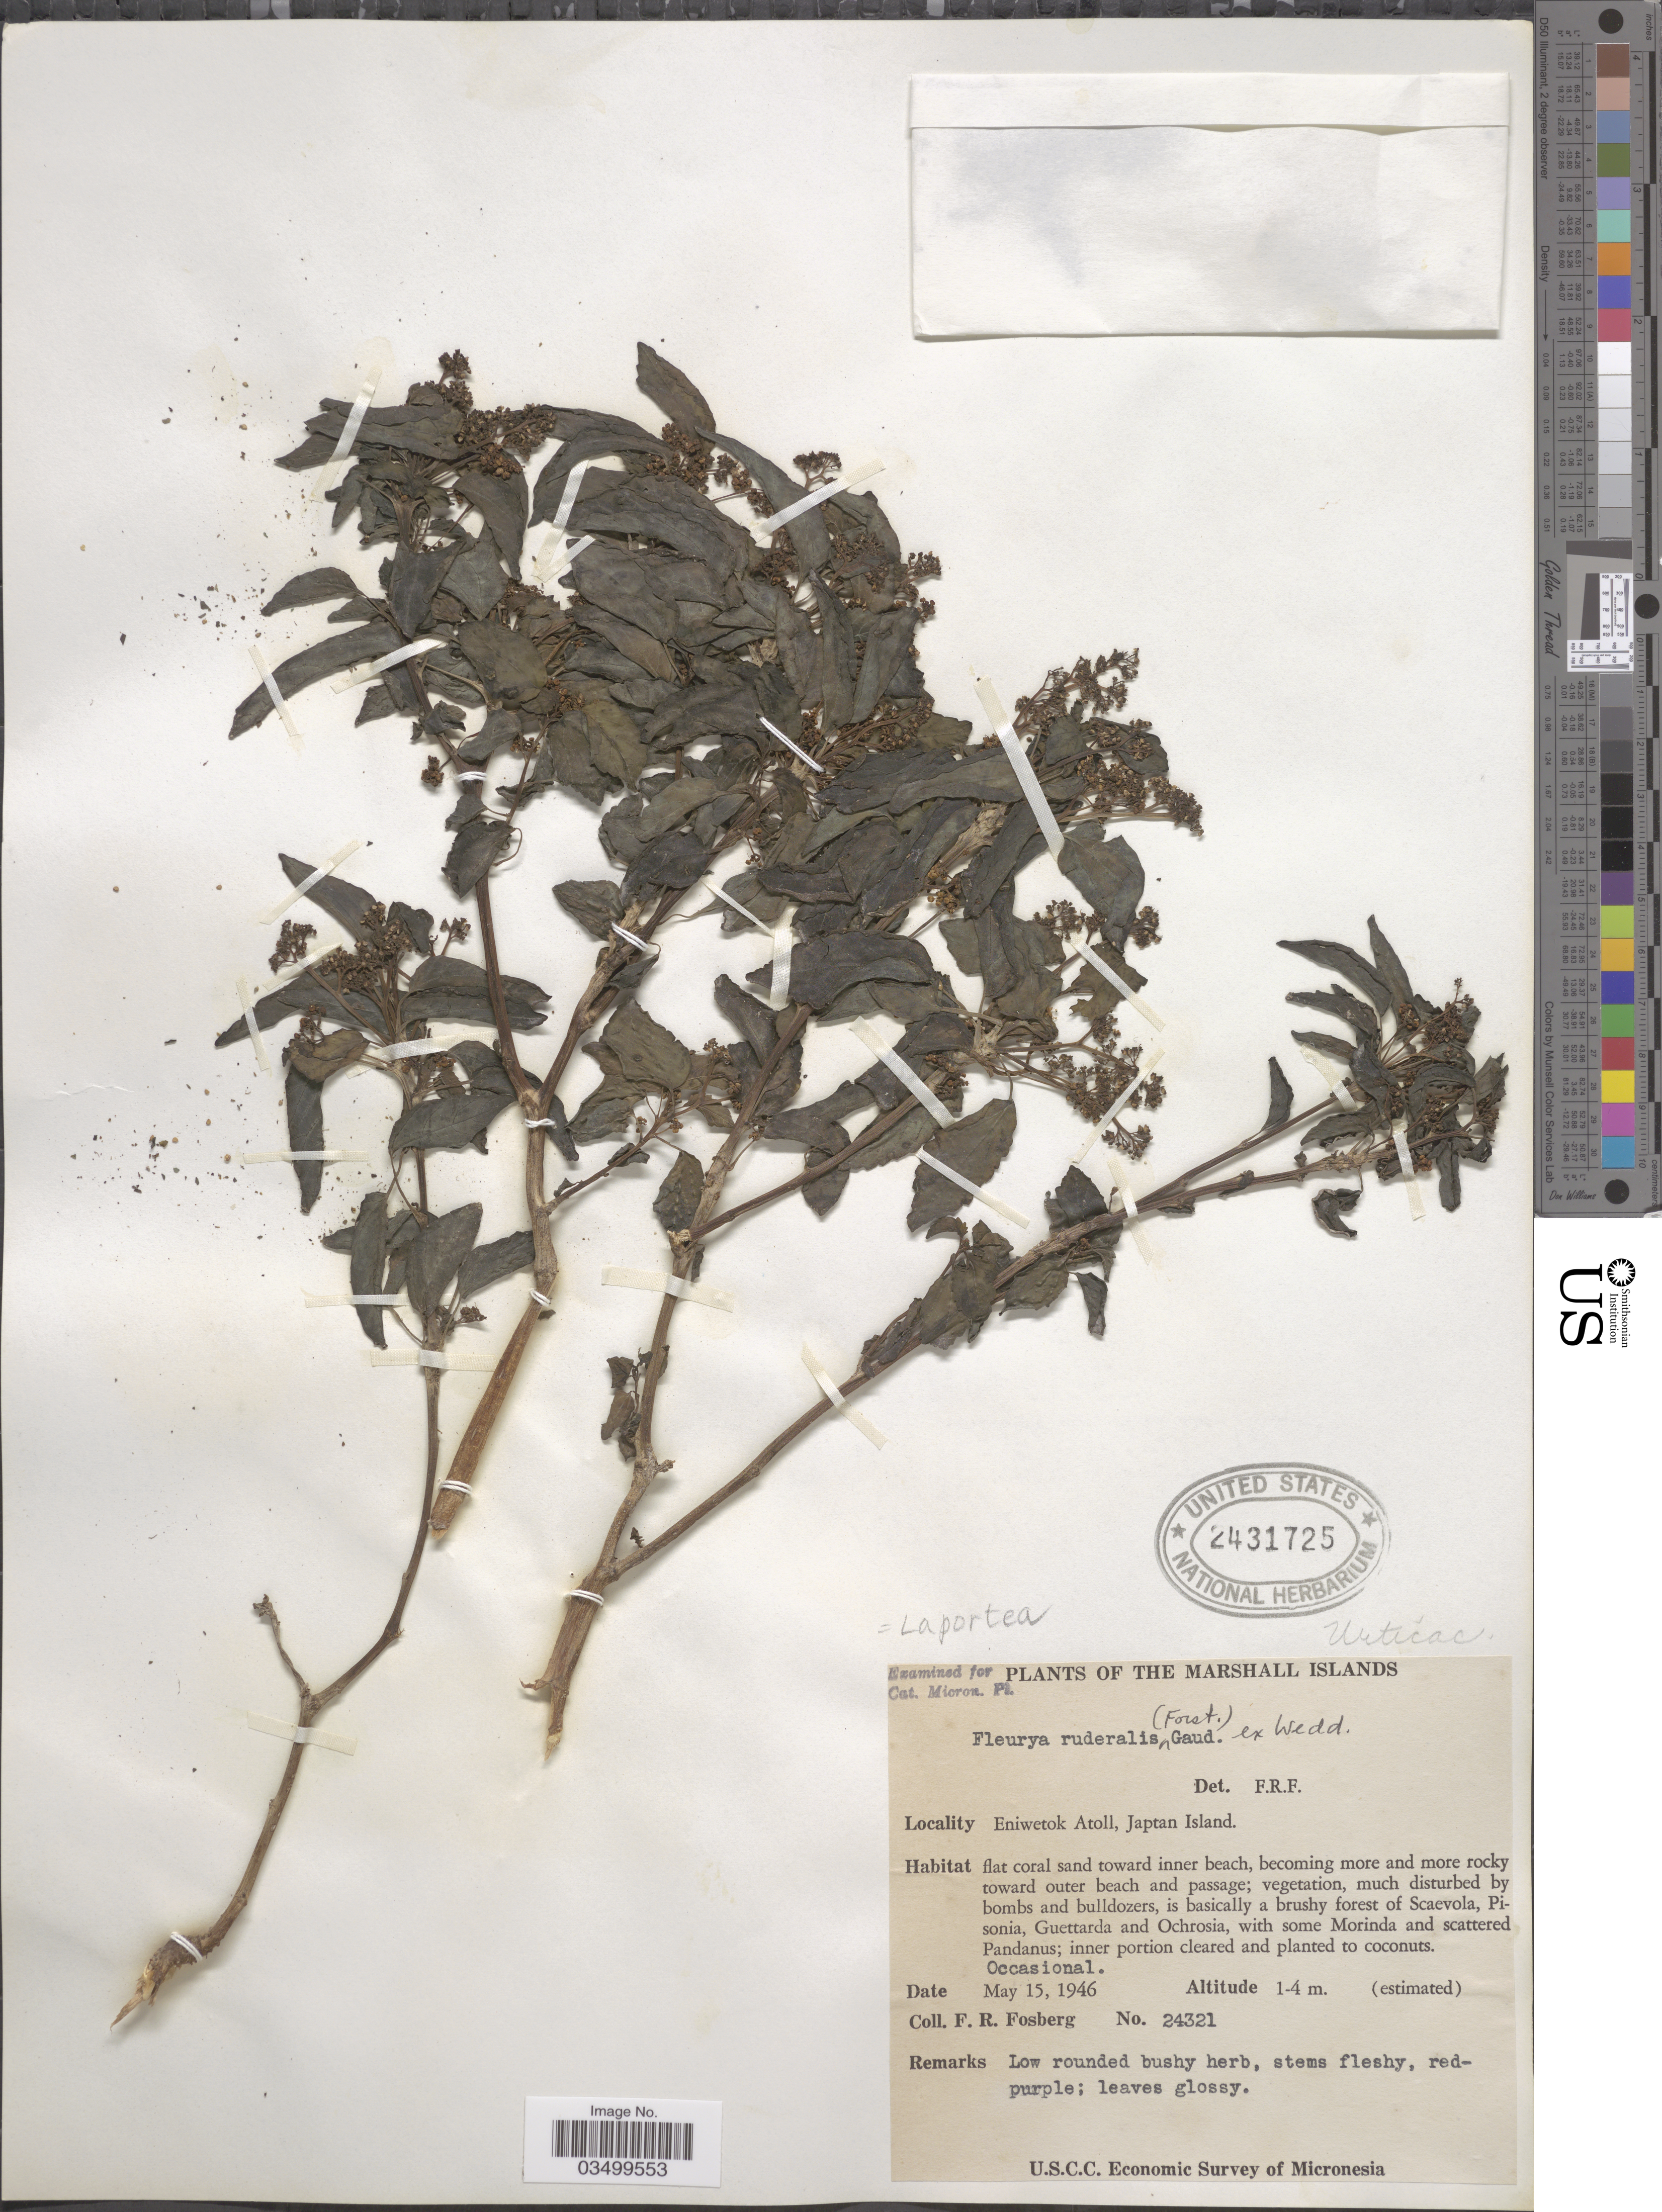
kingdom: Plantae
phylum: Tracheophyta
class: Magnoliopsida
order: Rosales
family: Urticaceae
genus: Laportea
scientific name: Laportea ruderalis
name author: (G. Forst.) Chew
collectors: F. R. Fosberg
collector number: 24321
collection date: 1946-05-15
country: Marshall Islands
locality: Eniwetok Atoll, Japtan Island.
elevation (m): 1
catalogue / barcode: US 2431725